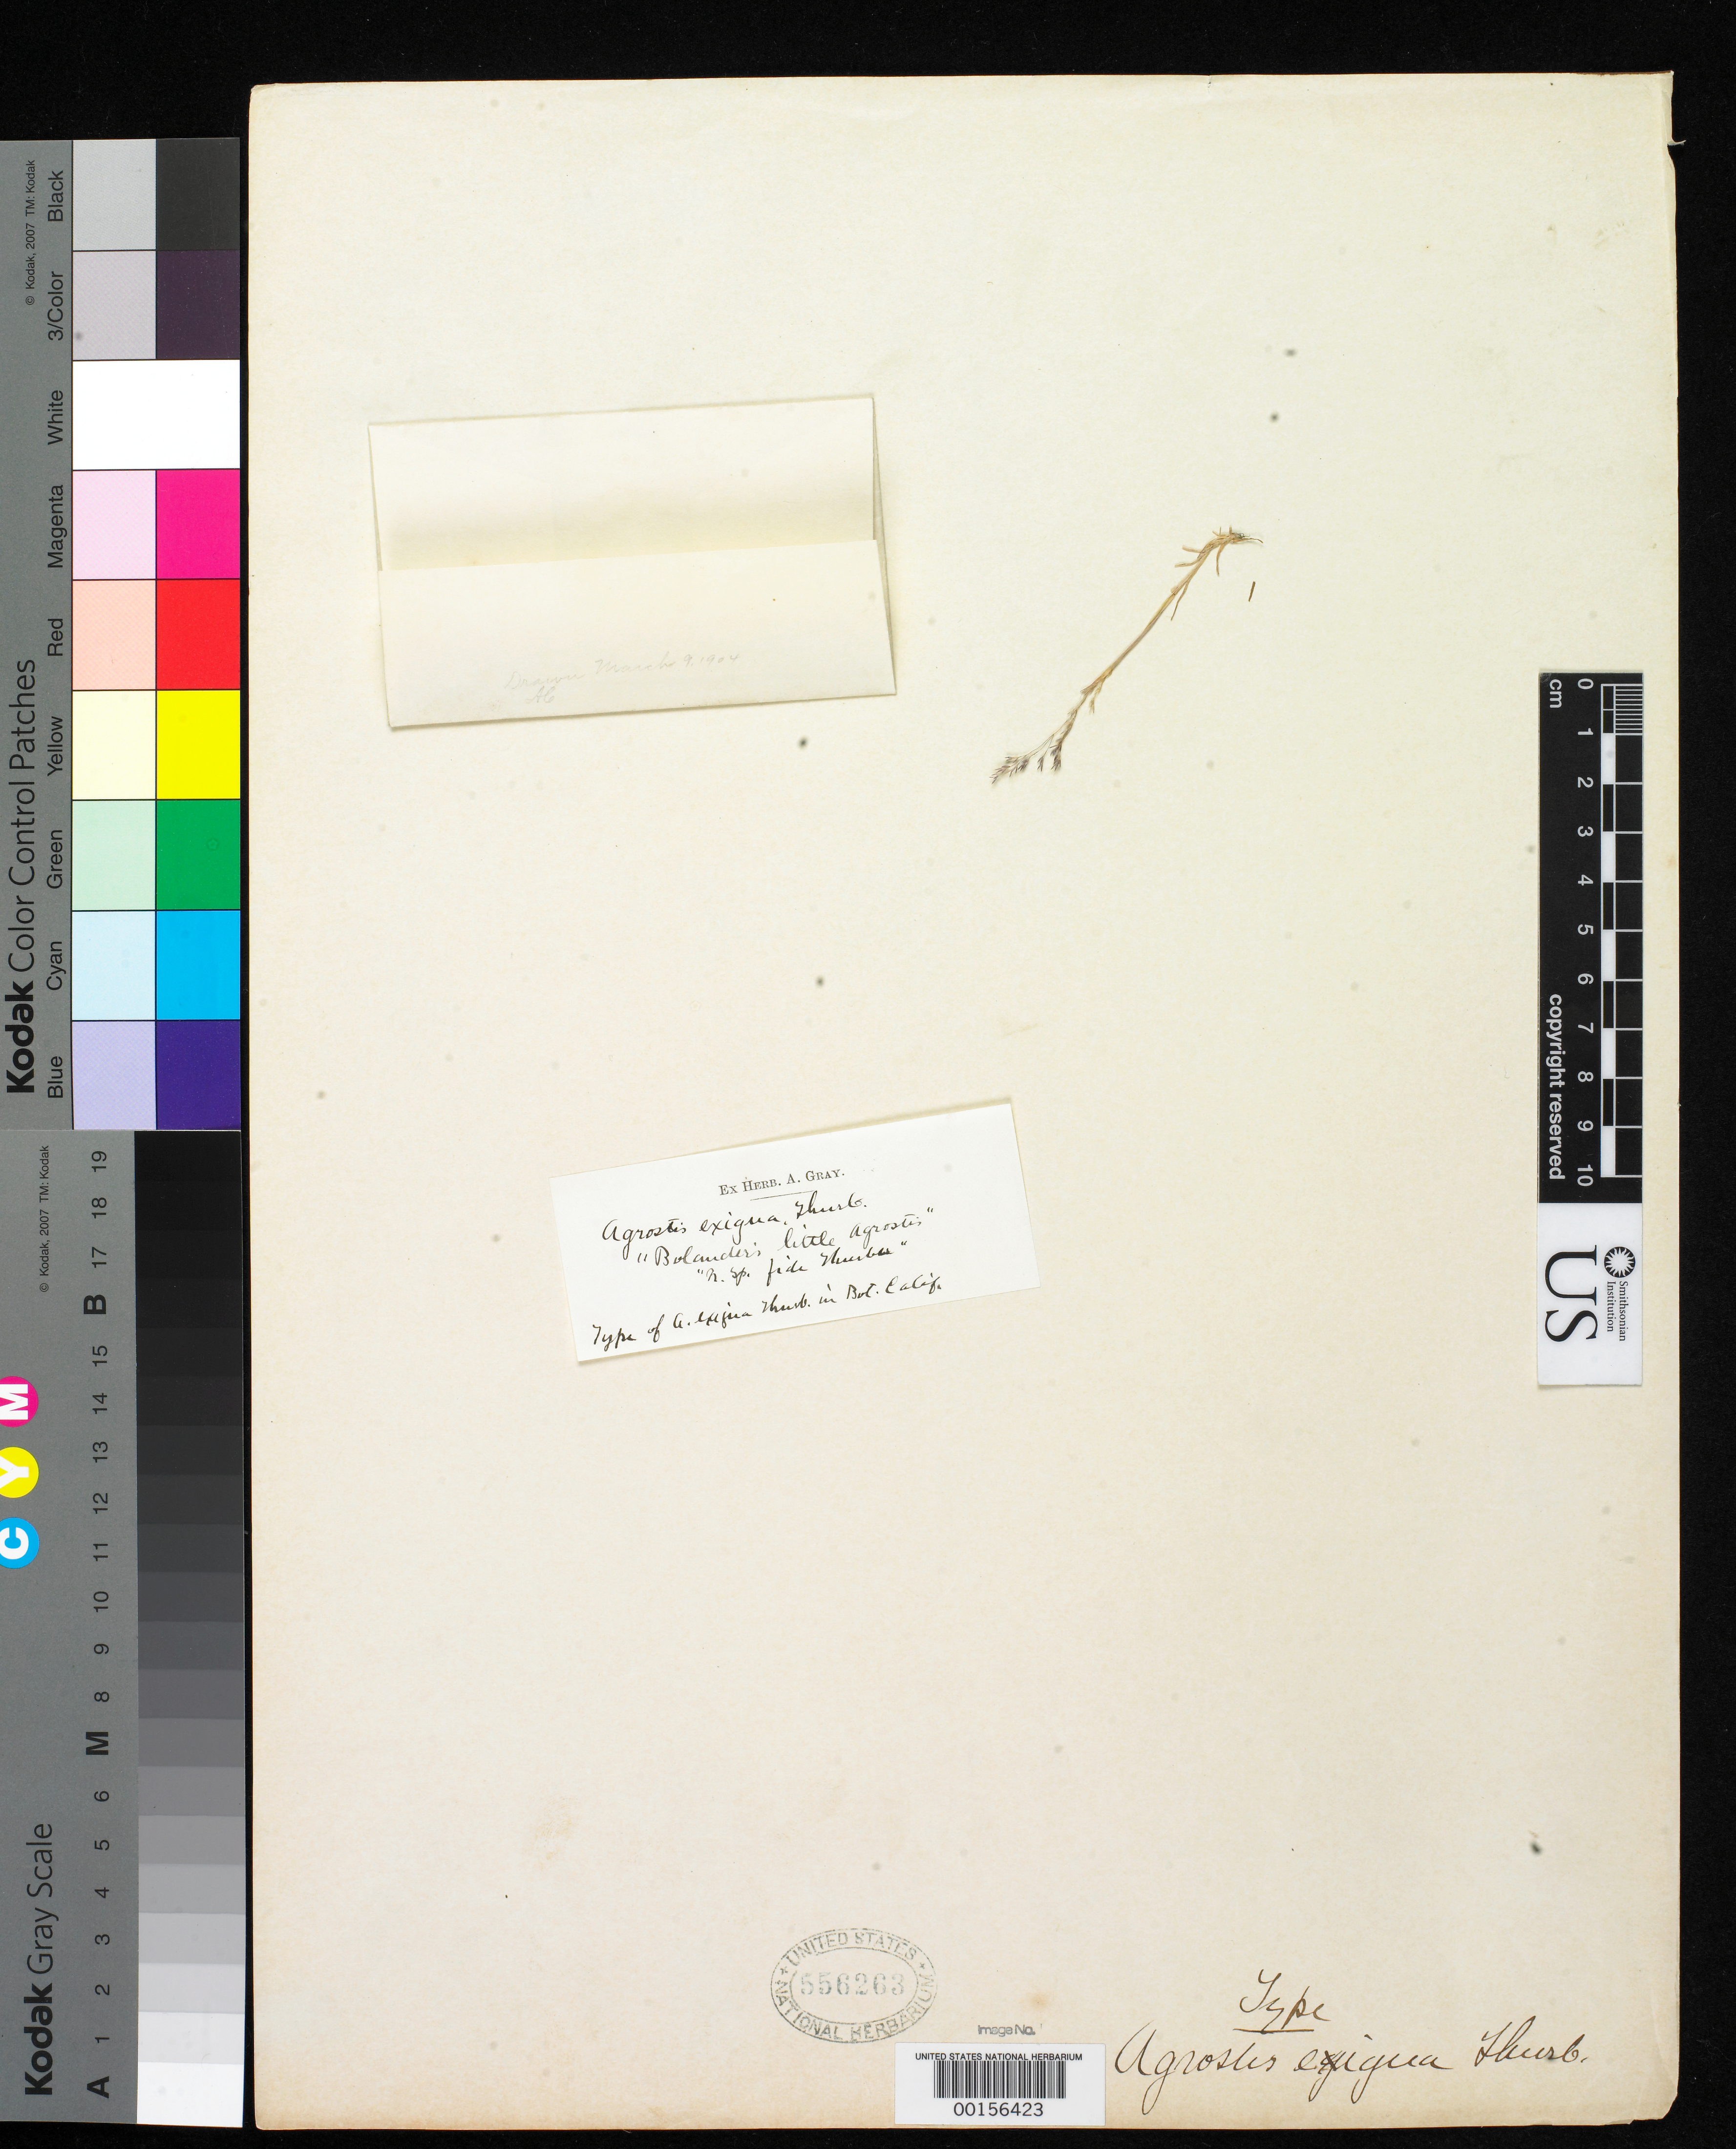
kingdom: Plantae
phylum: Tracheophyta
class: Liliopsida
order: Poales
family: Poaceae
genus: Agrostis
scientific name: Agrostis exigua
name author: Thurb. in S. Watson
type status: Type Fragment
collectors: H. Bolander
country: United States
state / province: California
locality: Foothills of the Sierras.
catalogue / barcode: US 556263